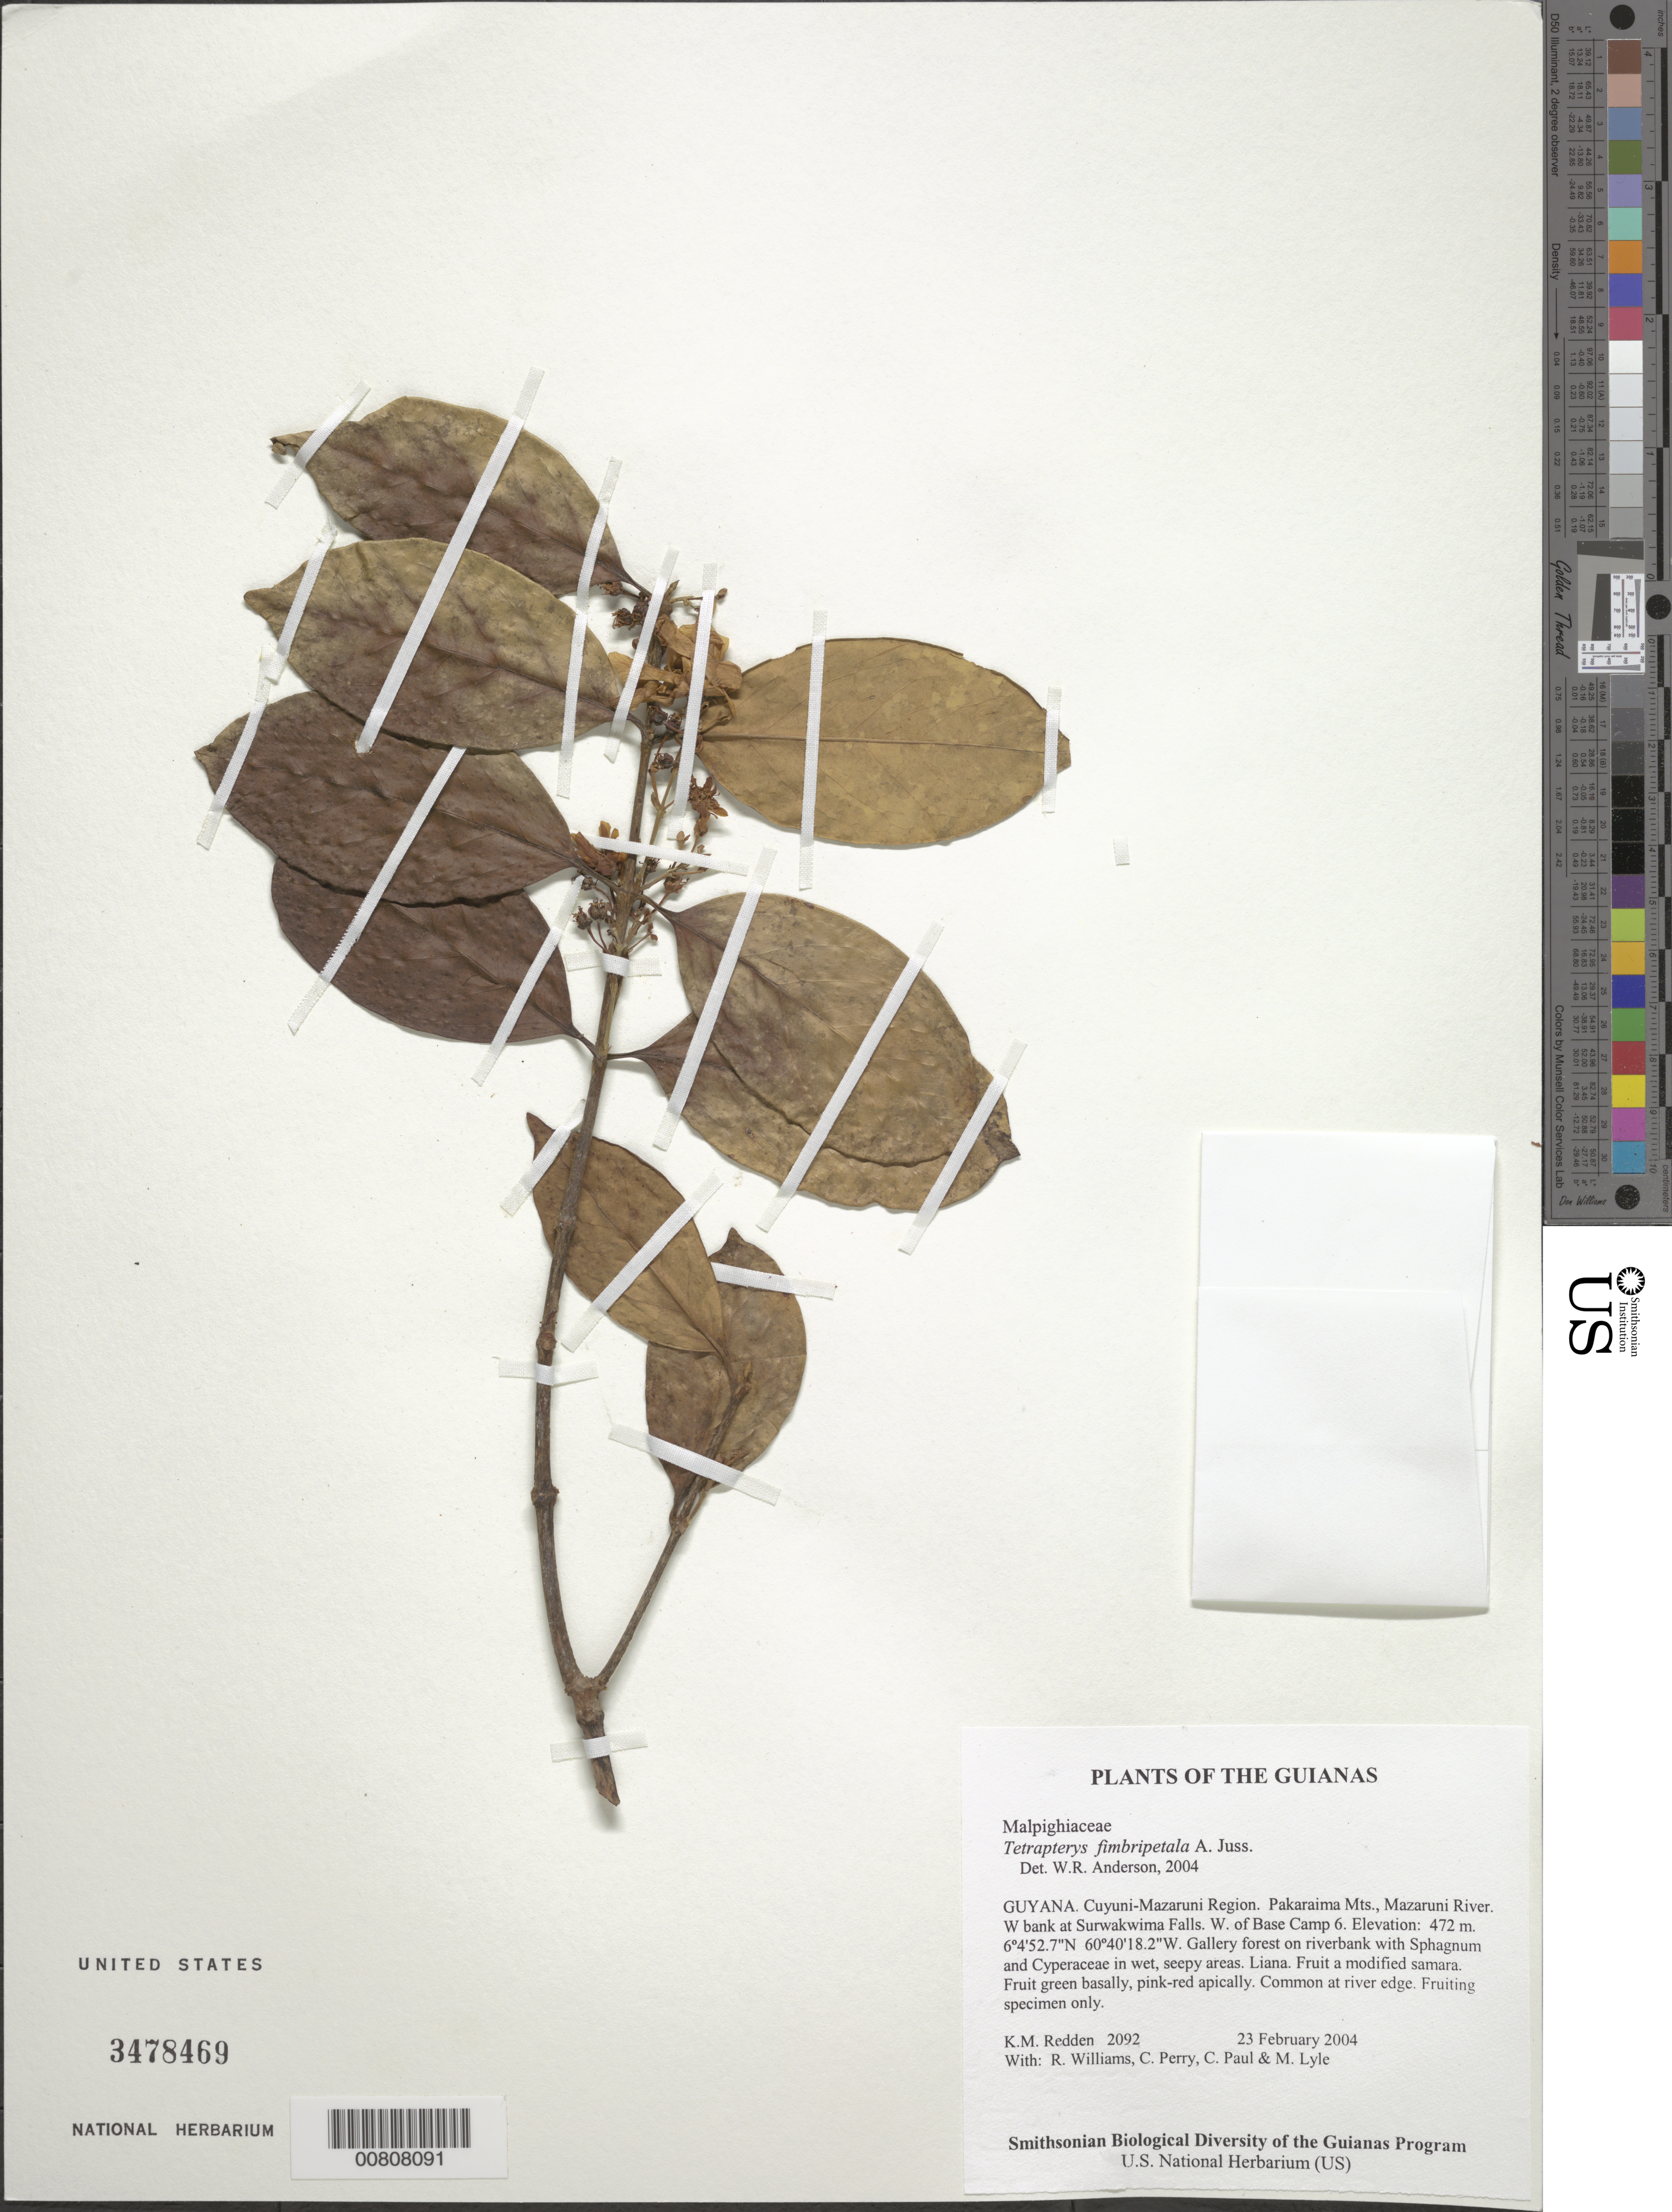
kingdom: Plantae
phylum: Tracheophyta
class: Magnoliopsida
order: Malpighiales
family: Malpighiaceae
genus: Glicophyllum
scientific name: Glicophyllum fimbripetalum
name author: (A. Juss.) R.F. Almeida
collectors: K. M. Redden, R. Williams, C. Perry, C. Paul & M. Lyle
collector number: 2092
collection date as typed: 23 February 2004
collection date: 2004-02-23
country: Guyana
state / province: Cuyuni-Mazaruni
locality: Pakaraima Mts., Mazaruni River. W bank at Surwakwima Falls. W. of Base Camp 6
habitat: Gallery forest on riverbank with Sphagnum and Cyperaceae in wet, seepy areas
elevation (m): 472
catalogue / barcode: US 3478469